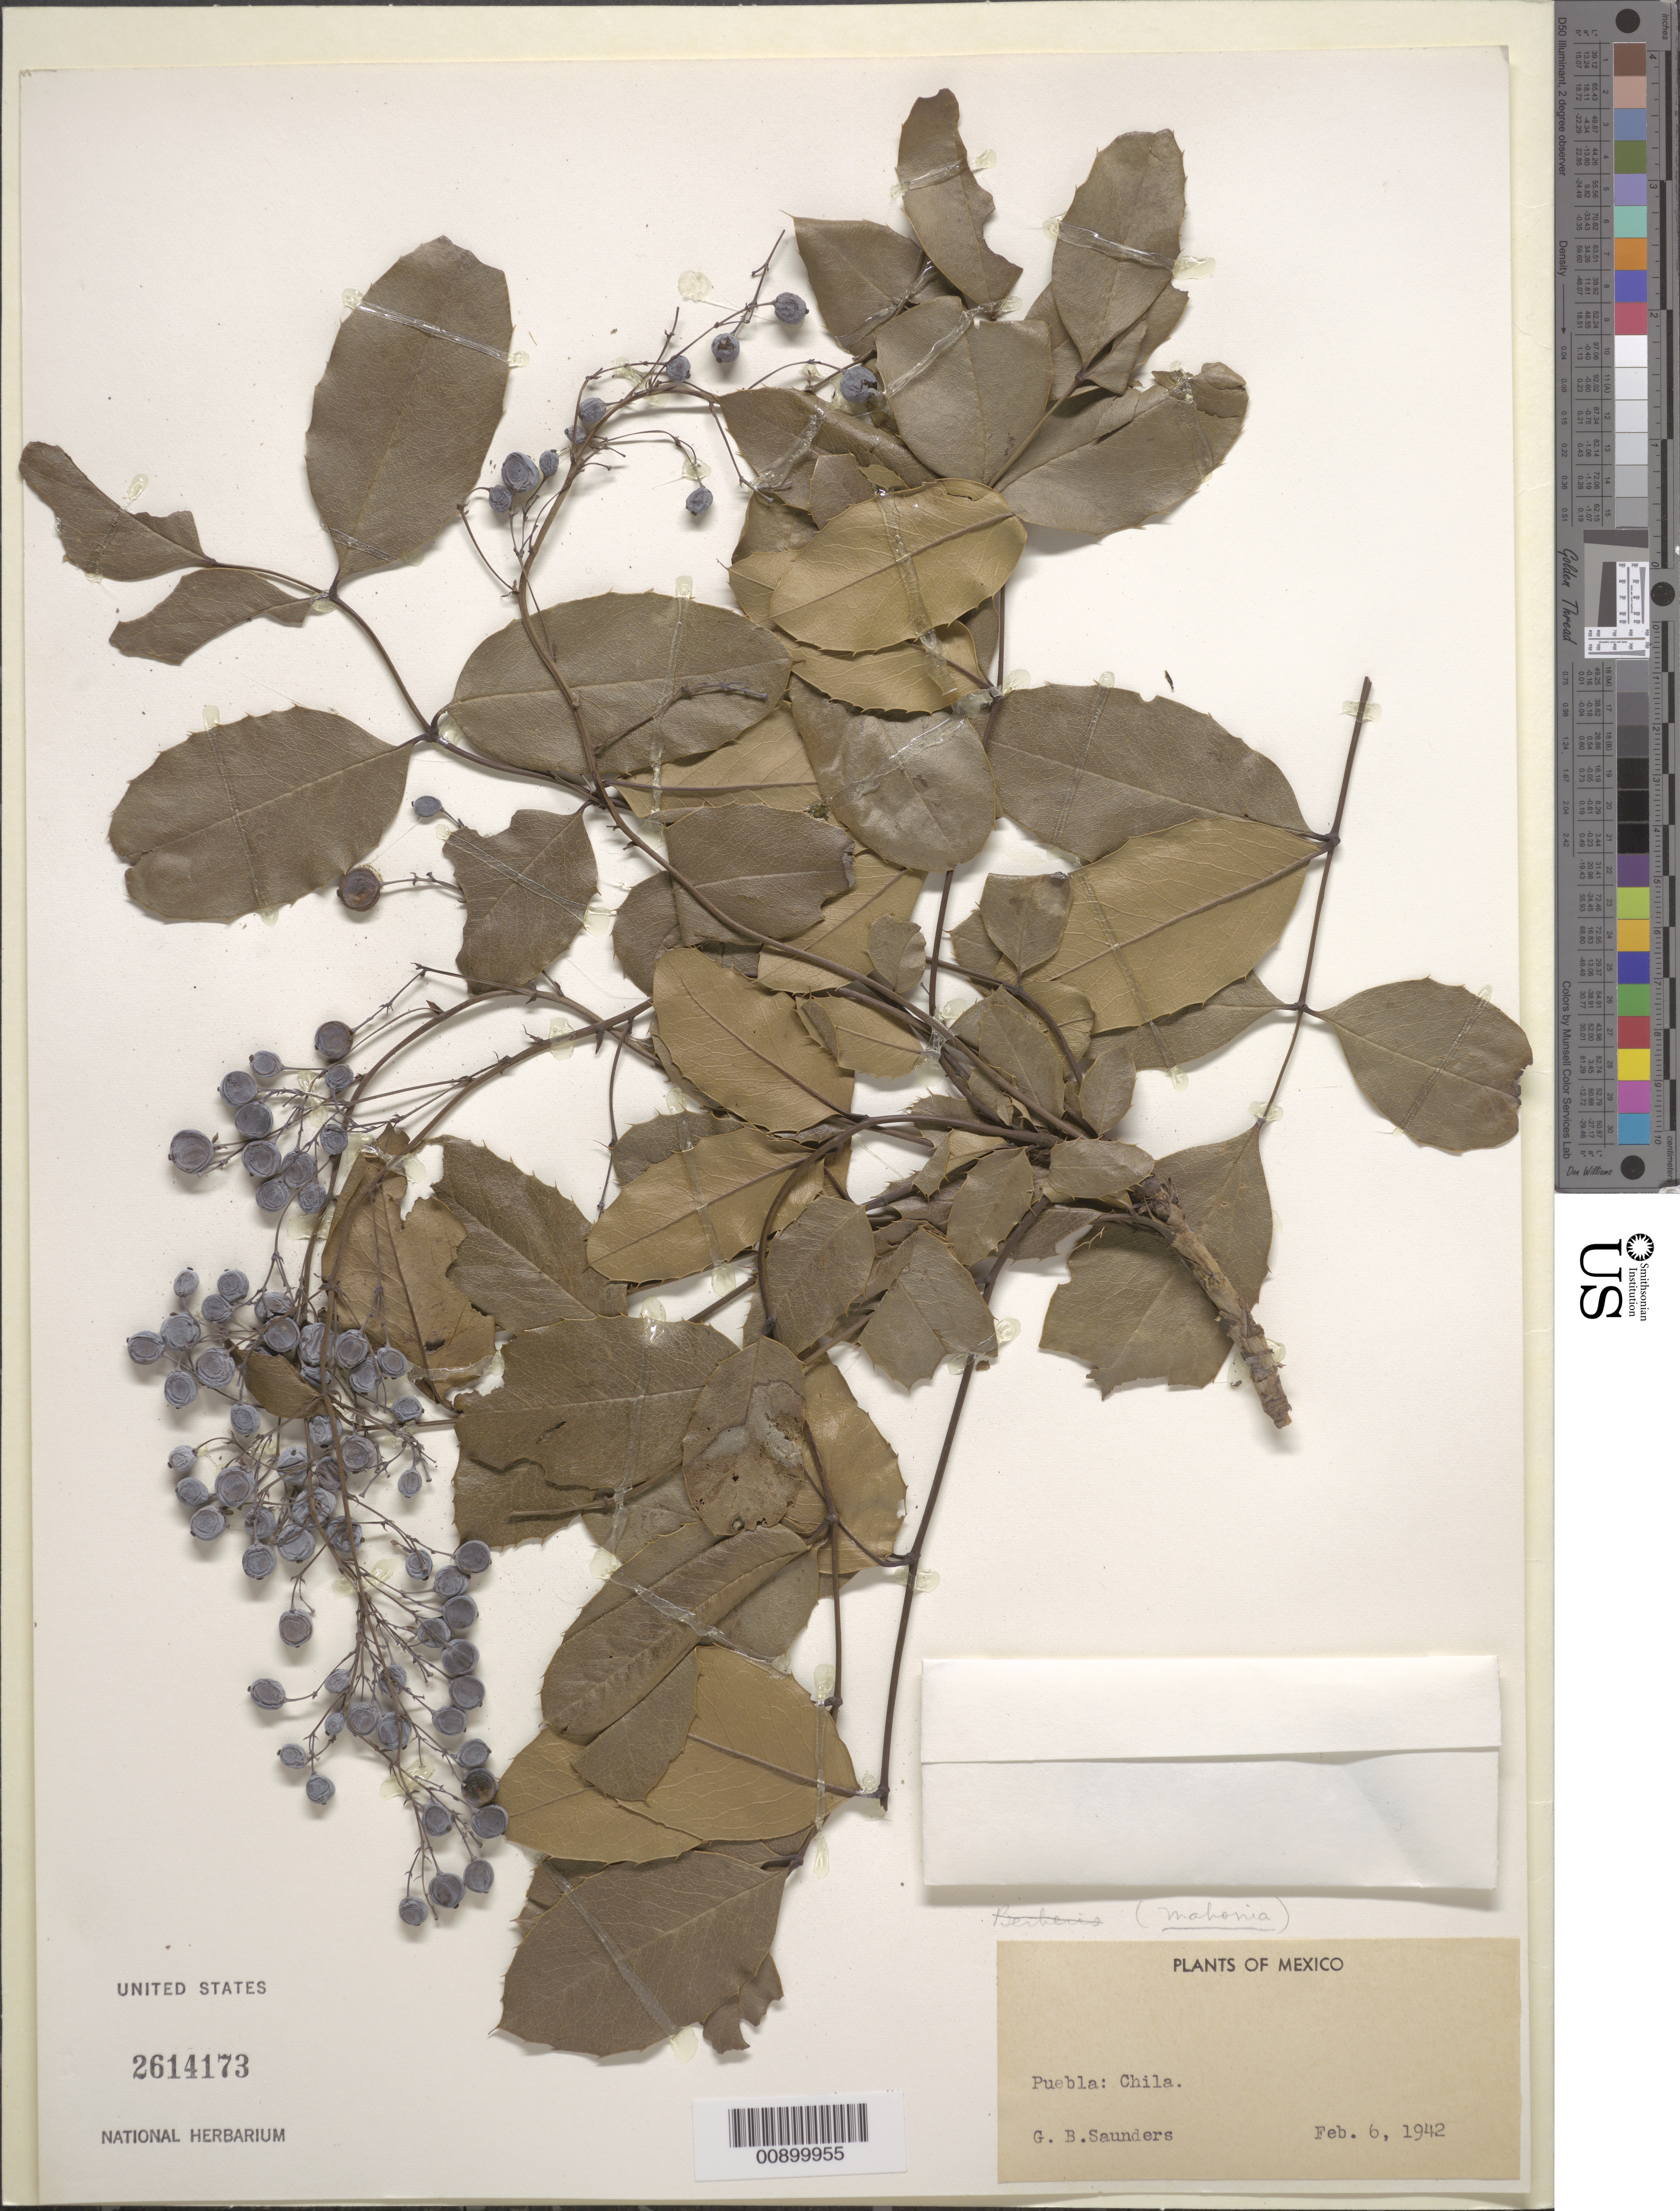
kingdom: Plantae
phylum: Tracheophyta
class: Magnoliopsida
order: Ranunculales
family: Berberidaceae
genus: Mahonia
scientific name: Mahonia sp.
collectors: G. B. Saunders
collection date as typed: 06 Feb 1942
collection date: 1942-02-06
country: Mexico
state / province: Puebla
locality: Puebla: Chila.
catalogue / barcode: US 2614173